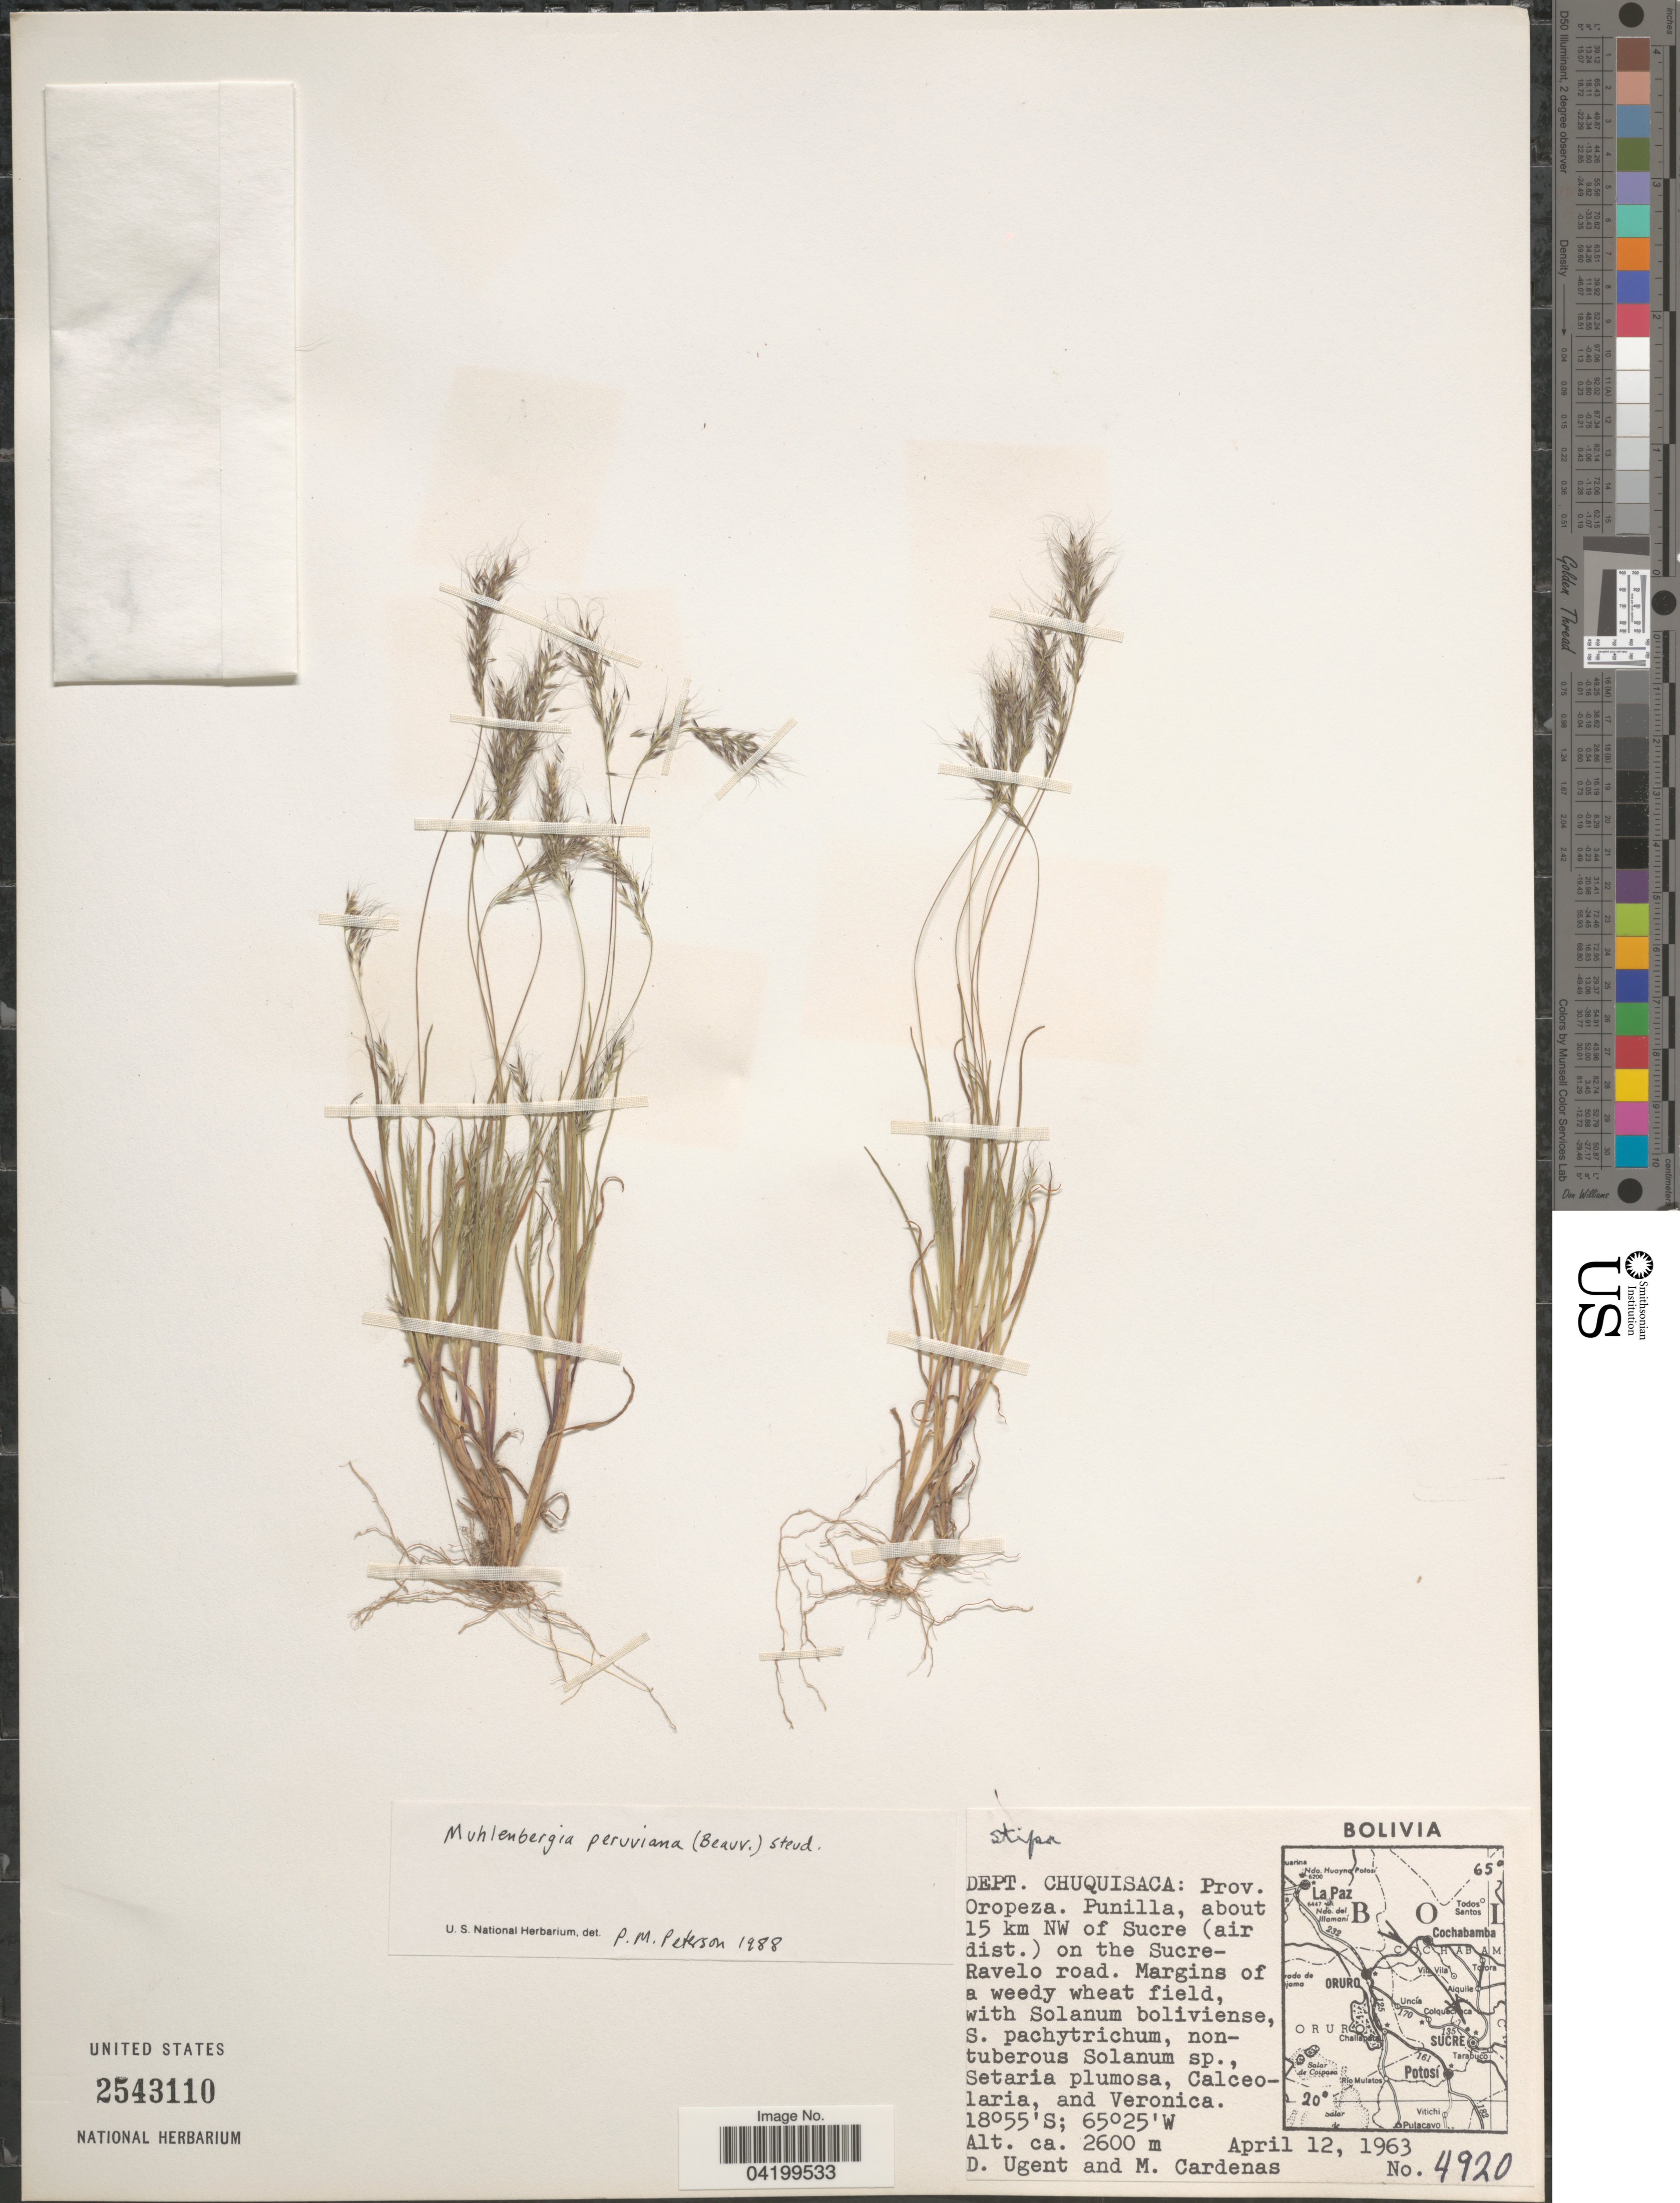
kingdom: Plantae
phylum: Tracheophyta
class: Liliopsida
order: Poales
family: Poaceae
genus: Muhlenbergia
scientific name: Muhlenbergia peruviana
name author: (P. Beauv.) Steud.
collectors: D. Ugent & M. Cárdenas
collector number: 4920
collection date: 1963-04-12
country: Bolivia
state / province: Chuquisaca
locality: Dept. Chuquisaca: Prov. Oropeza. Punilla, about 15 km NW of Sucre (air dist.) on the Sucre-Ravelo road.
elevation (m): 2600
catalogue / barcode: US 2543110